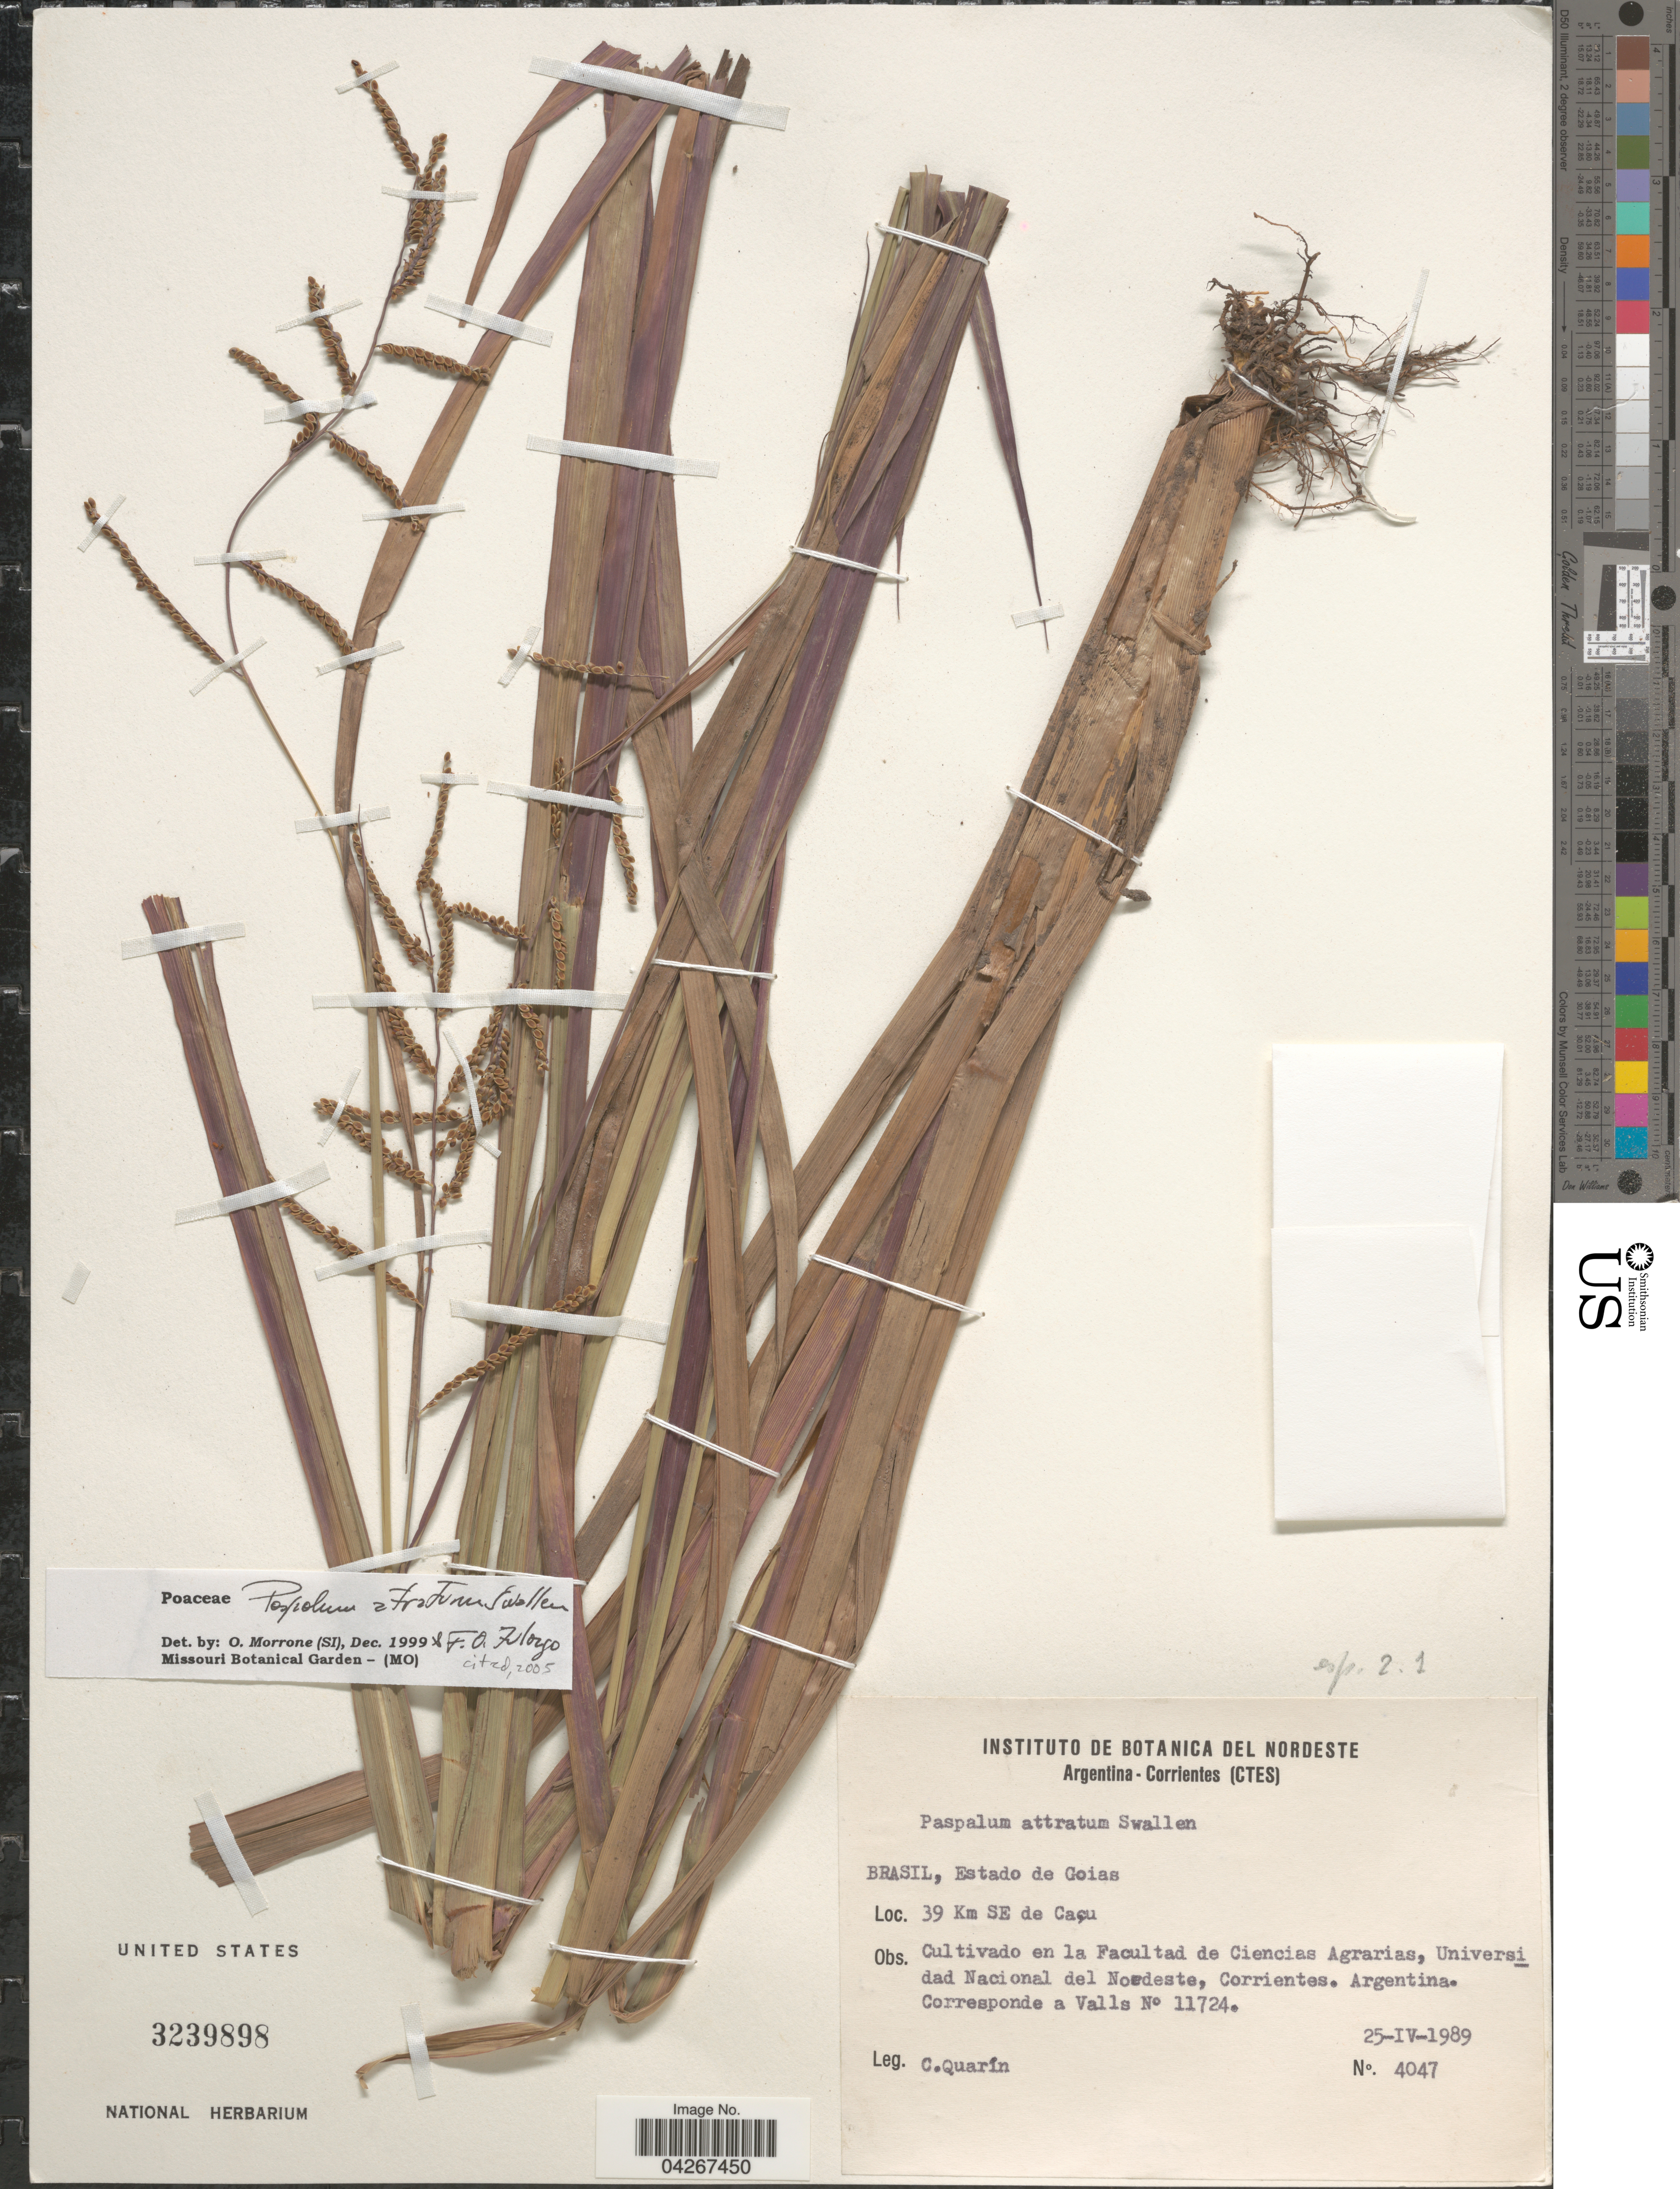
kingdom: Plantae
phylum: Tracheophyta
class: Liliopsida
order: Poales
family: Poaceae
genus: Paspalum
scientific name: Paspalum atratum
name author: Swallen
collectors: C. Quarín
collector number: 4047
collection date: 1989-04-25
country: Argentina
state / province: Corrientes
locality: Cultivado en la Facultad de Ciencias Agrarias, Universidad Nacional del Nordeste, Corrientes. Corresponde a Valls N° 11724.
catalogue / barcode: US 3239898